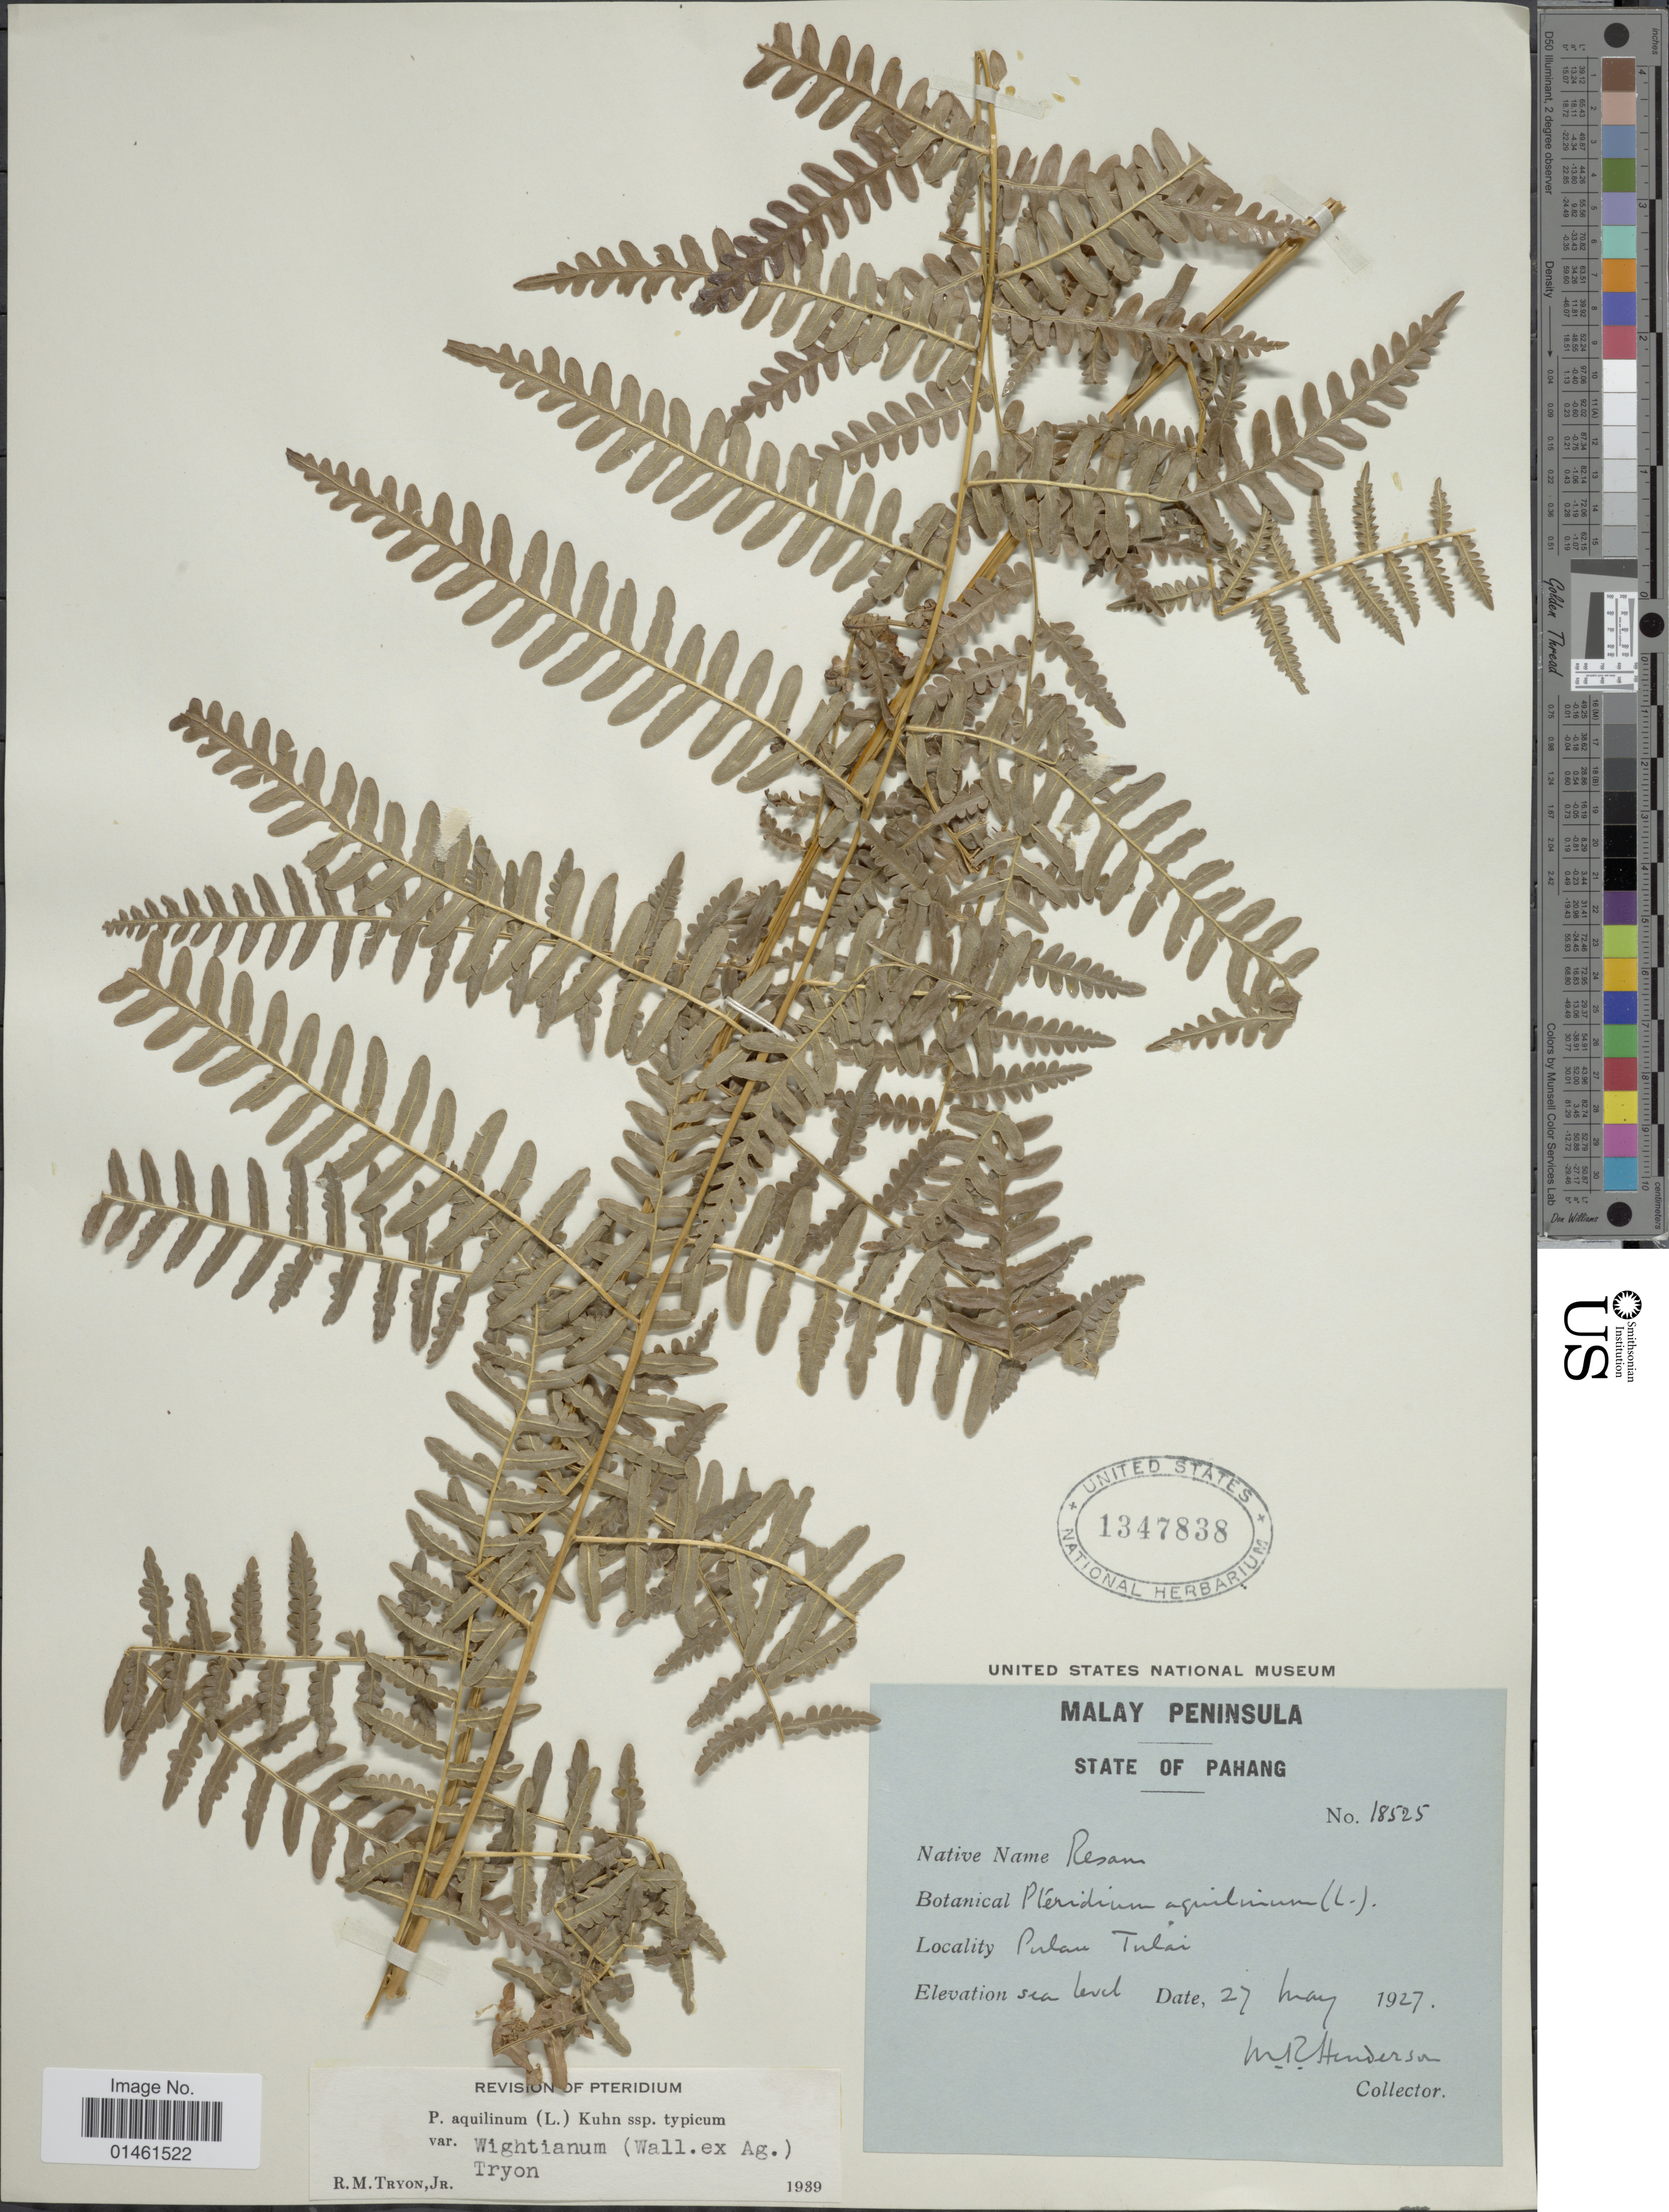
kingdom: Plantae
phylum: Tracheophyta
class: Polypodiopsida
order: Polypodiales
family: Dennstaedtiaceae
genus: Pteridium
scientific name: Pteridium aquilinum var. wightianum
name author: (J. Agardh) R.M. Tryon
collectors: M. Henderson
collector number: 18525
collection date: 1927-05-27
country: Malaysia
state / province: Pahang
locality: State of Pahang, Pulau Tulai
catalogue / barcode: US 1347838